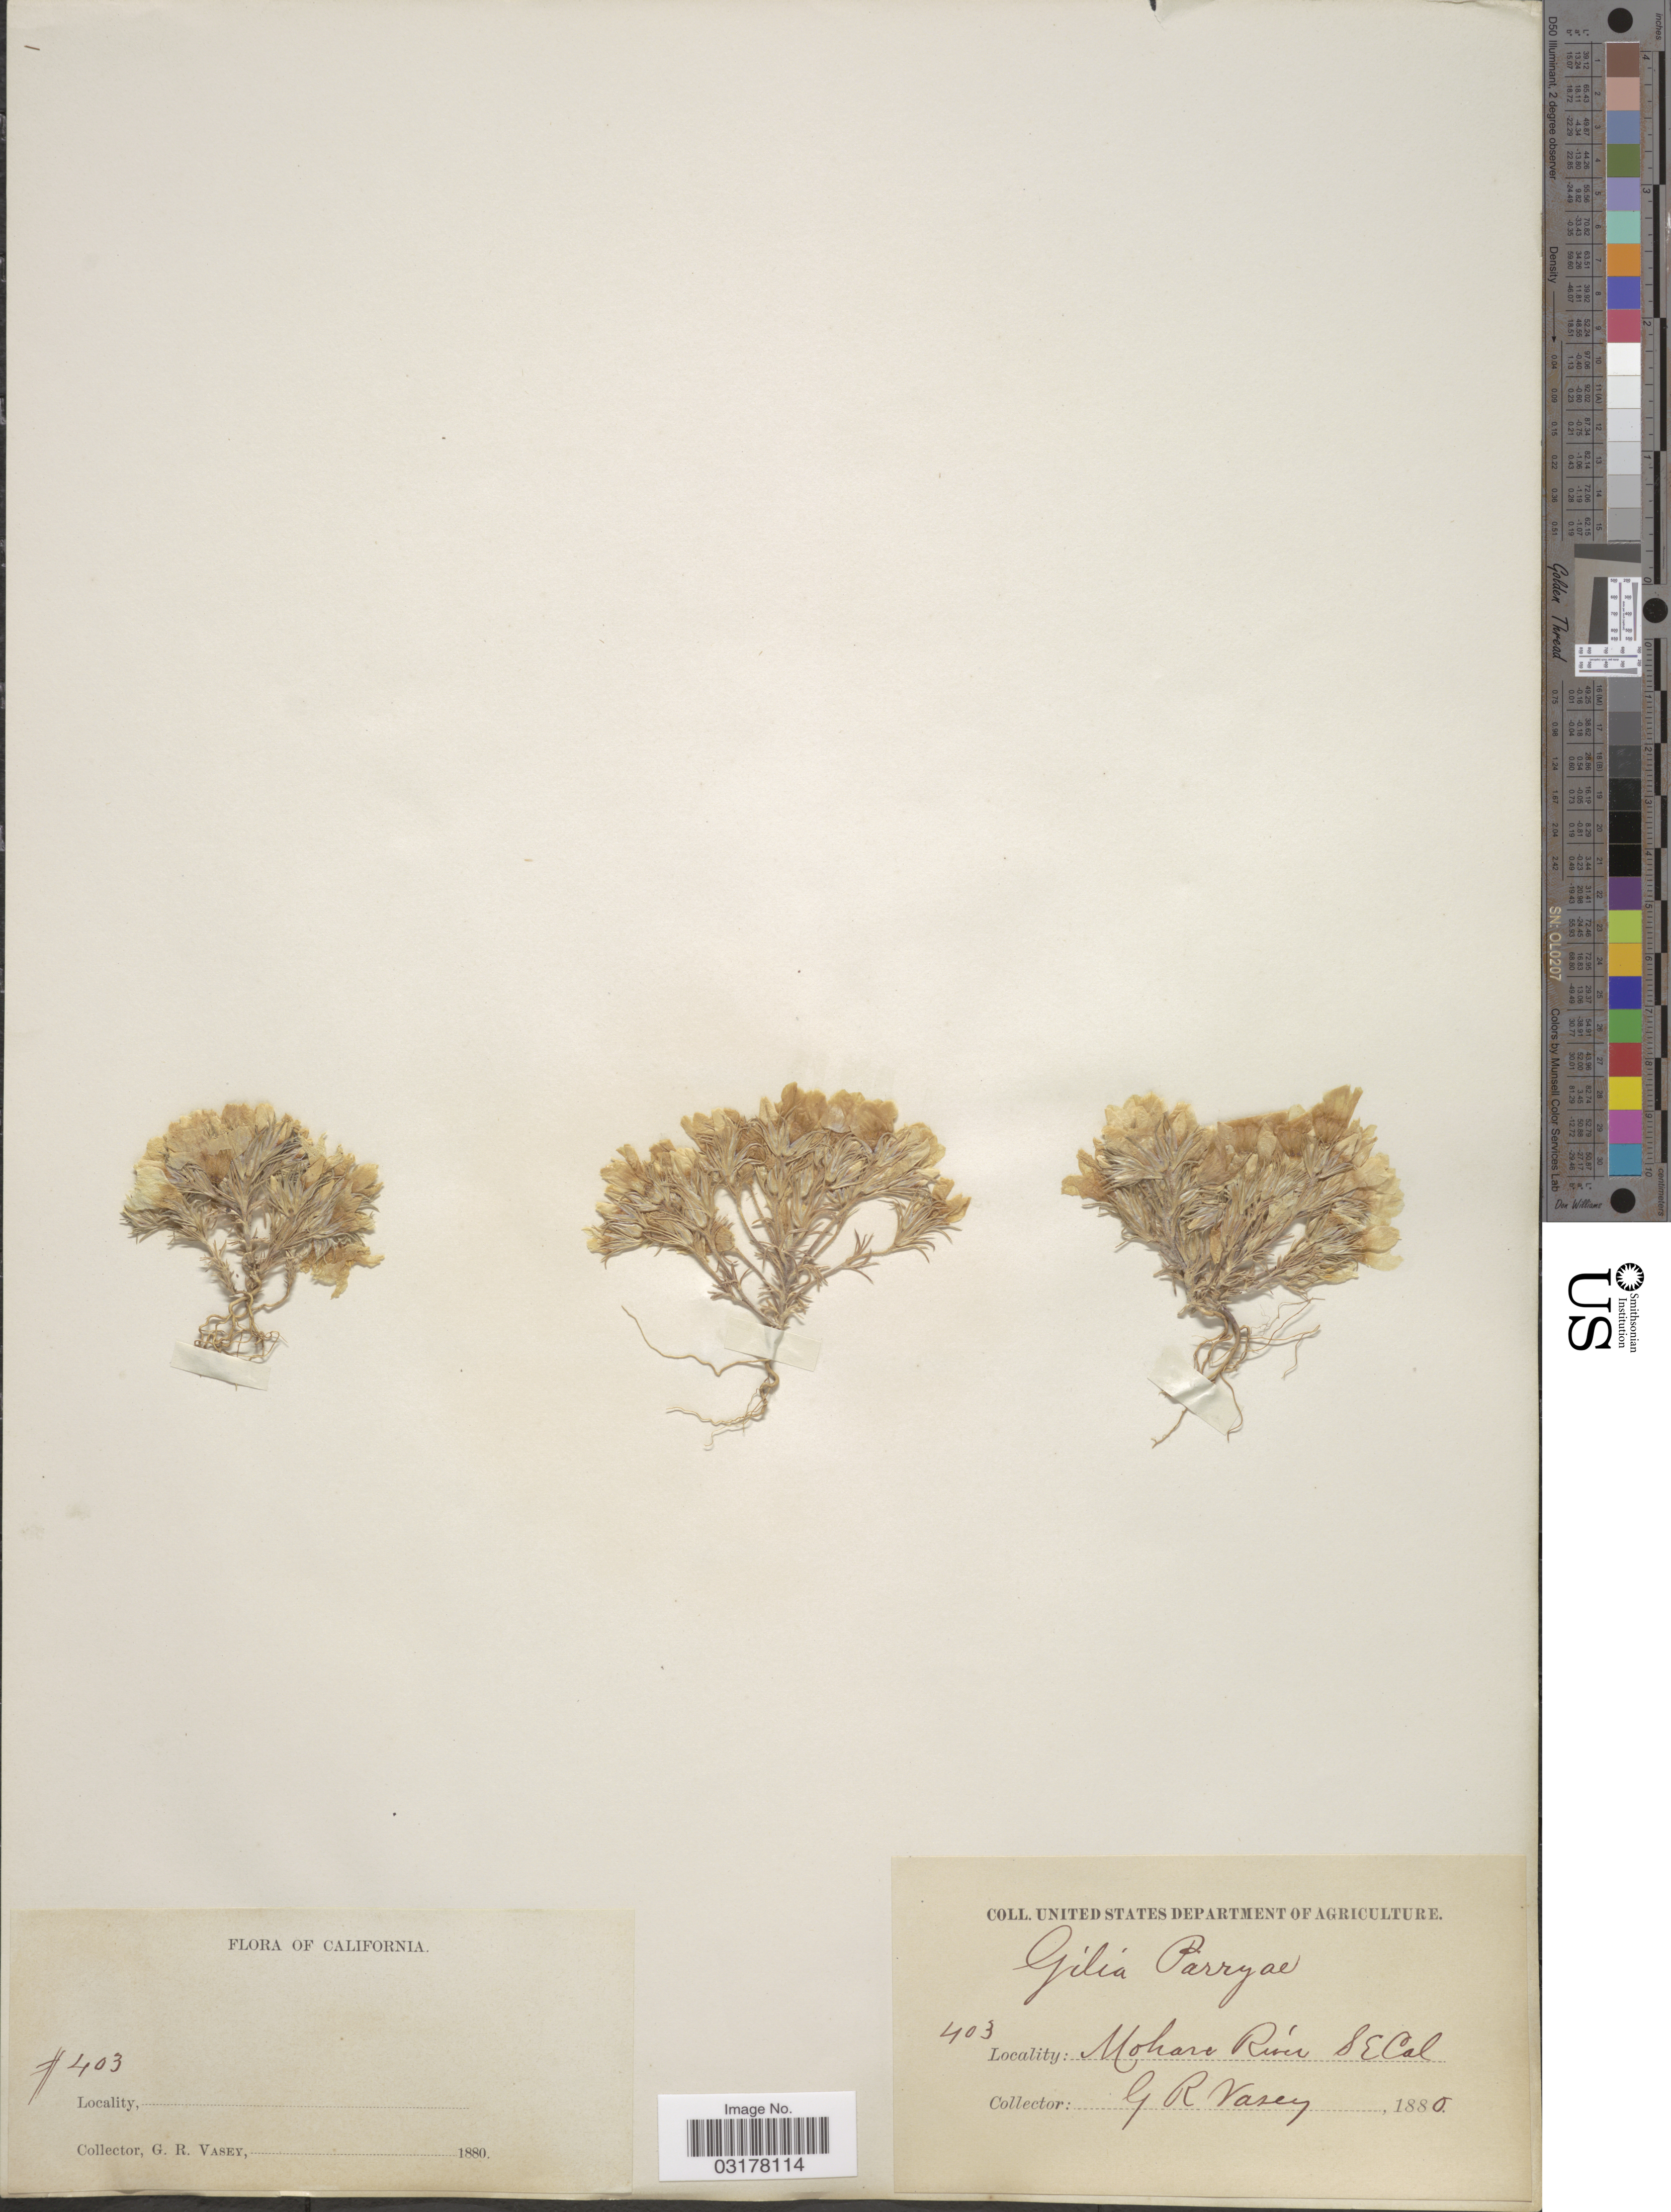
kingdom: Plantae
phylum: Tracheophyta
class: Magnoliopsida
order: Ericales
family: Polemoniaceae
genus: Linanthus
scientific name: Linanthus parryae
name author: (A. Gray) Greene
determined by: Strong, Mark T., (BOT), Smithsonian Institution - National Museum of Natural History (UNITED STATES)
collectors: G. R. Vasey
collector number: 403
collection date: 1880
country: United States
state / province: California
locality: Mohave River SE Cal.